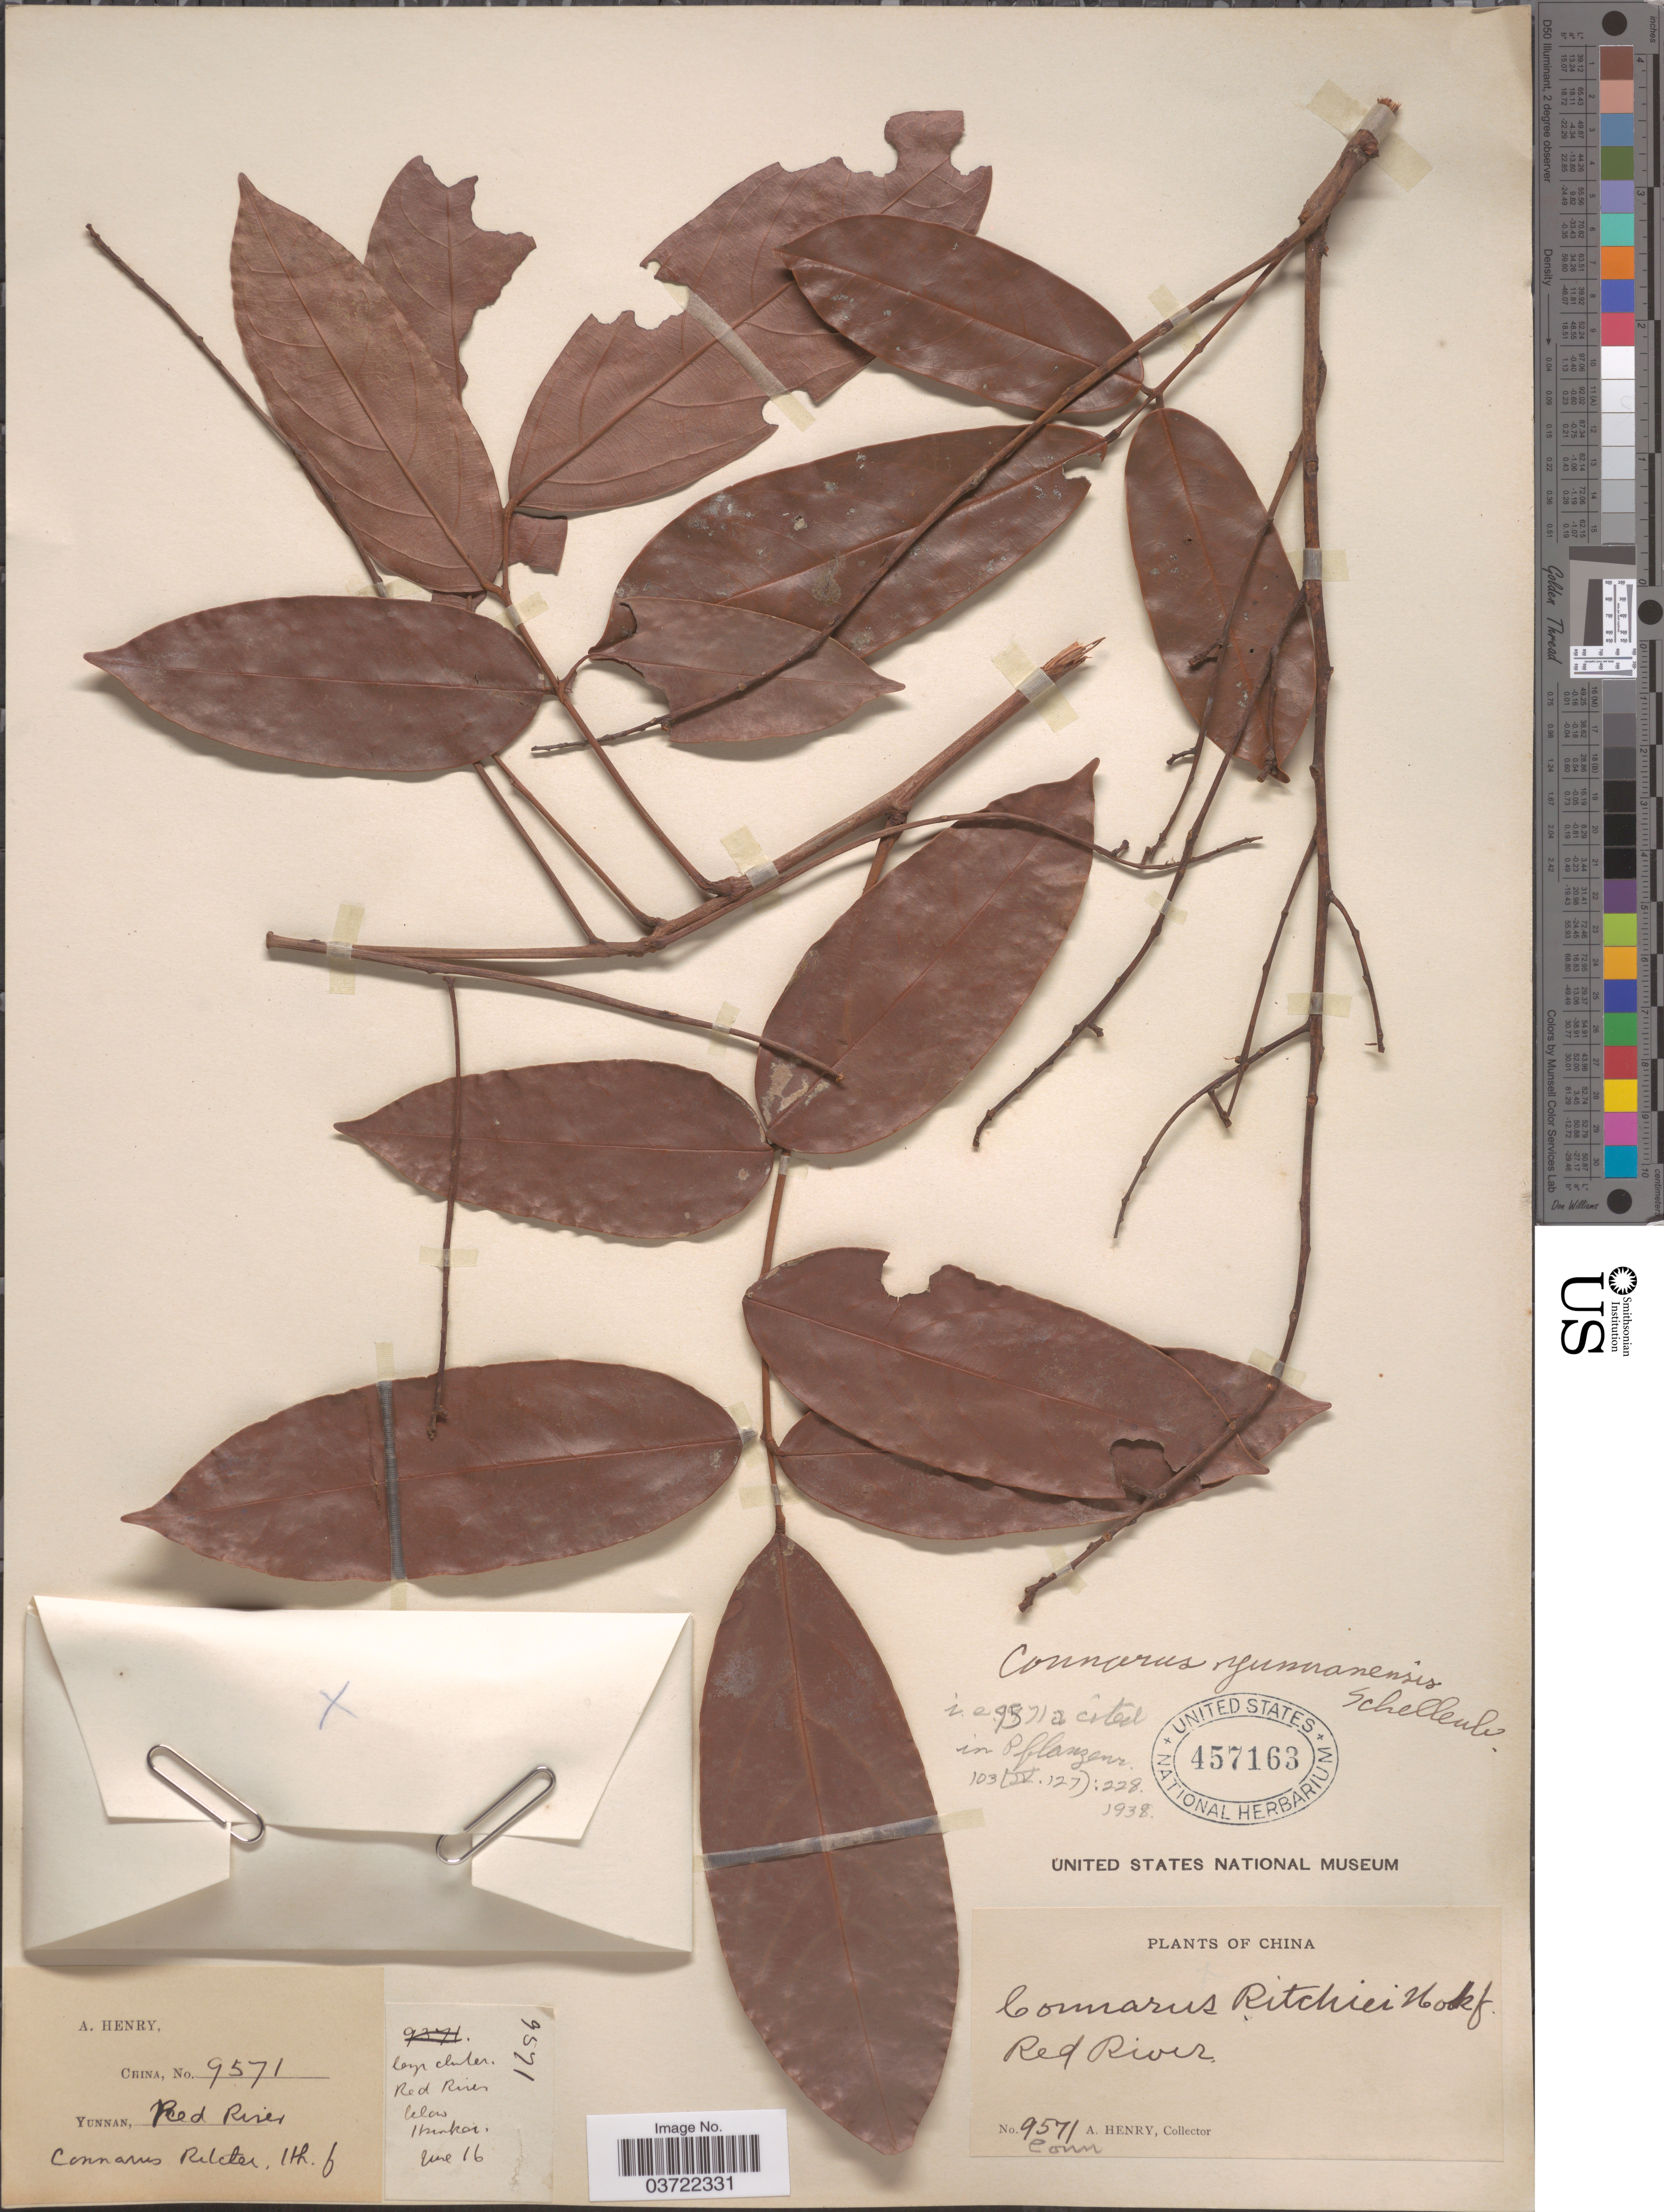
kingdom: Plantae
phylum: Tracheophyta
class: Magnoliopsida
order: Oxalidales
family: Connaraceae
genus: Connarus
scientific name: Connarus yunnanensis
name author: G. Schellenb.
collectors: A. Henry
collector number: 9571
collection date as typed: Transcribed d/m/y: /6/16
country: China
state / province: Yunnan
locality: Red River.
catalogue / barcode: US 457163